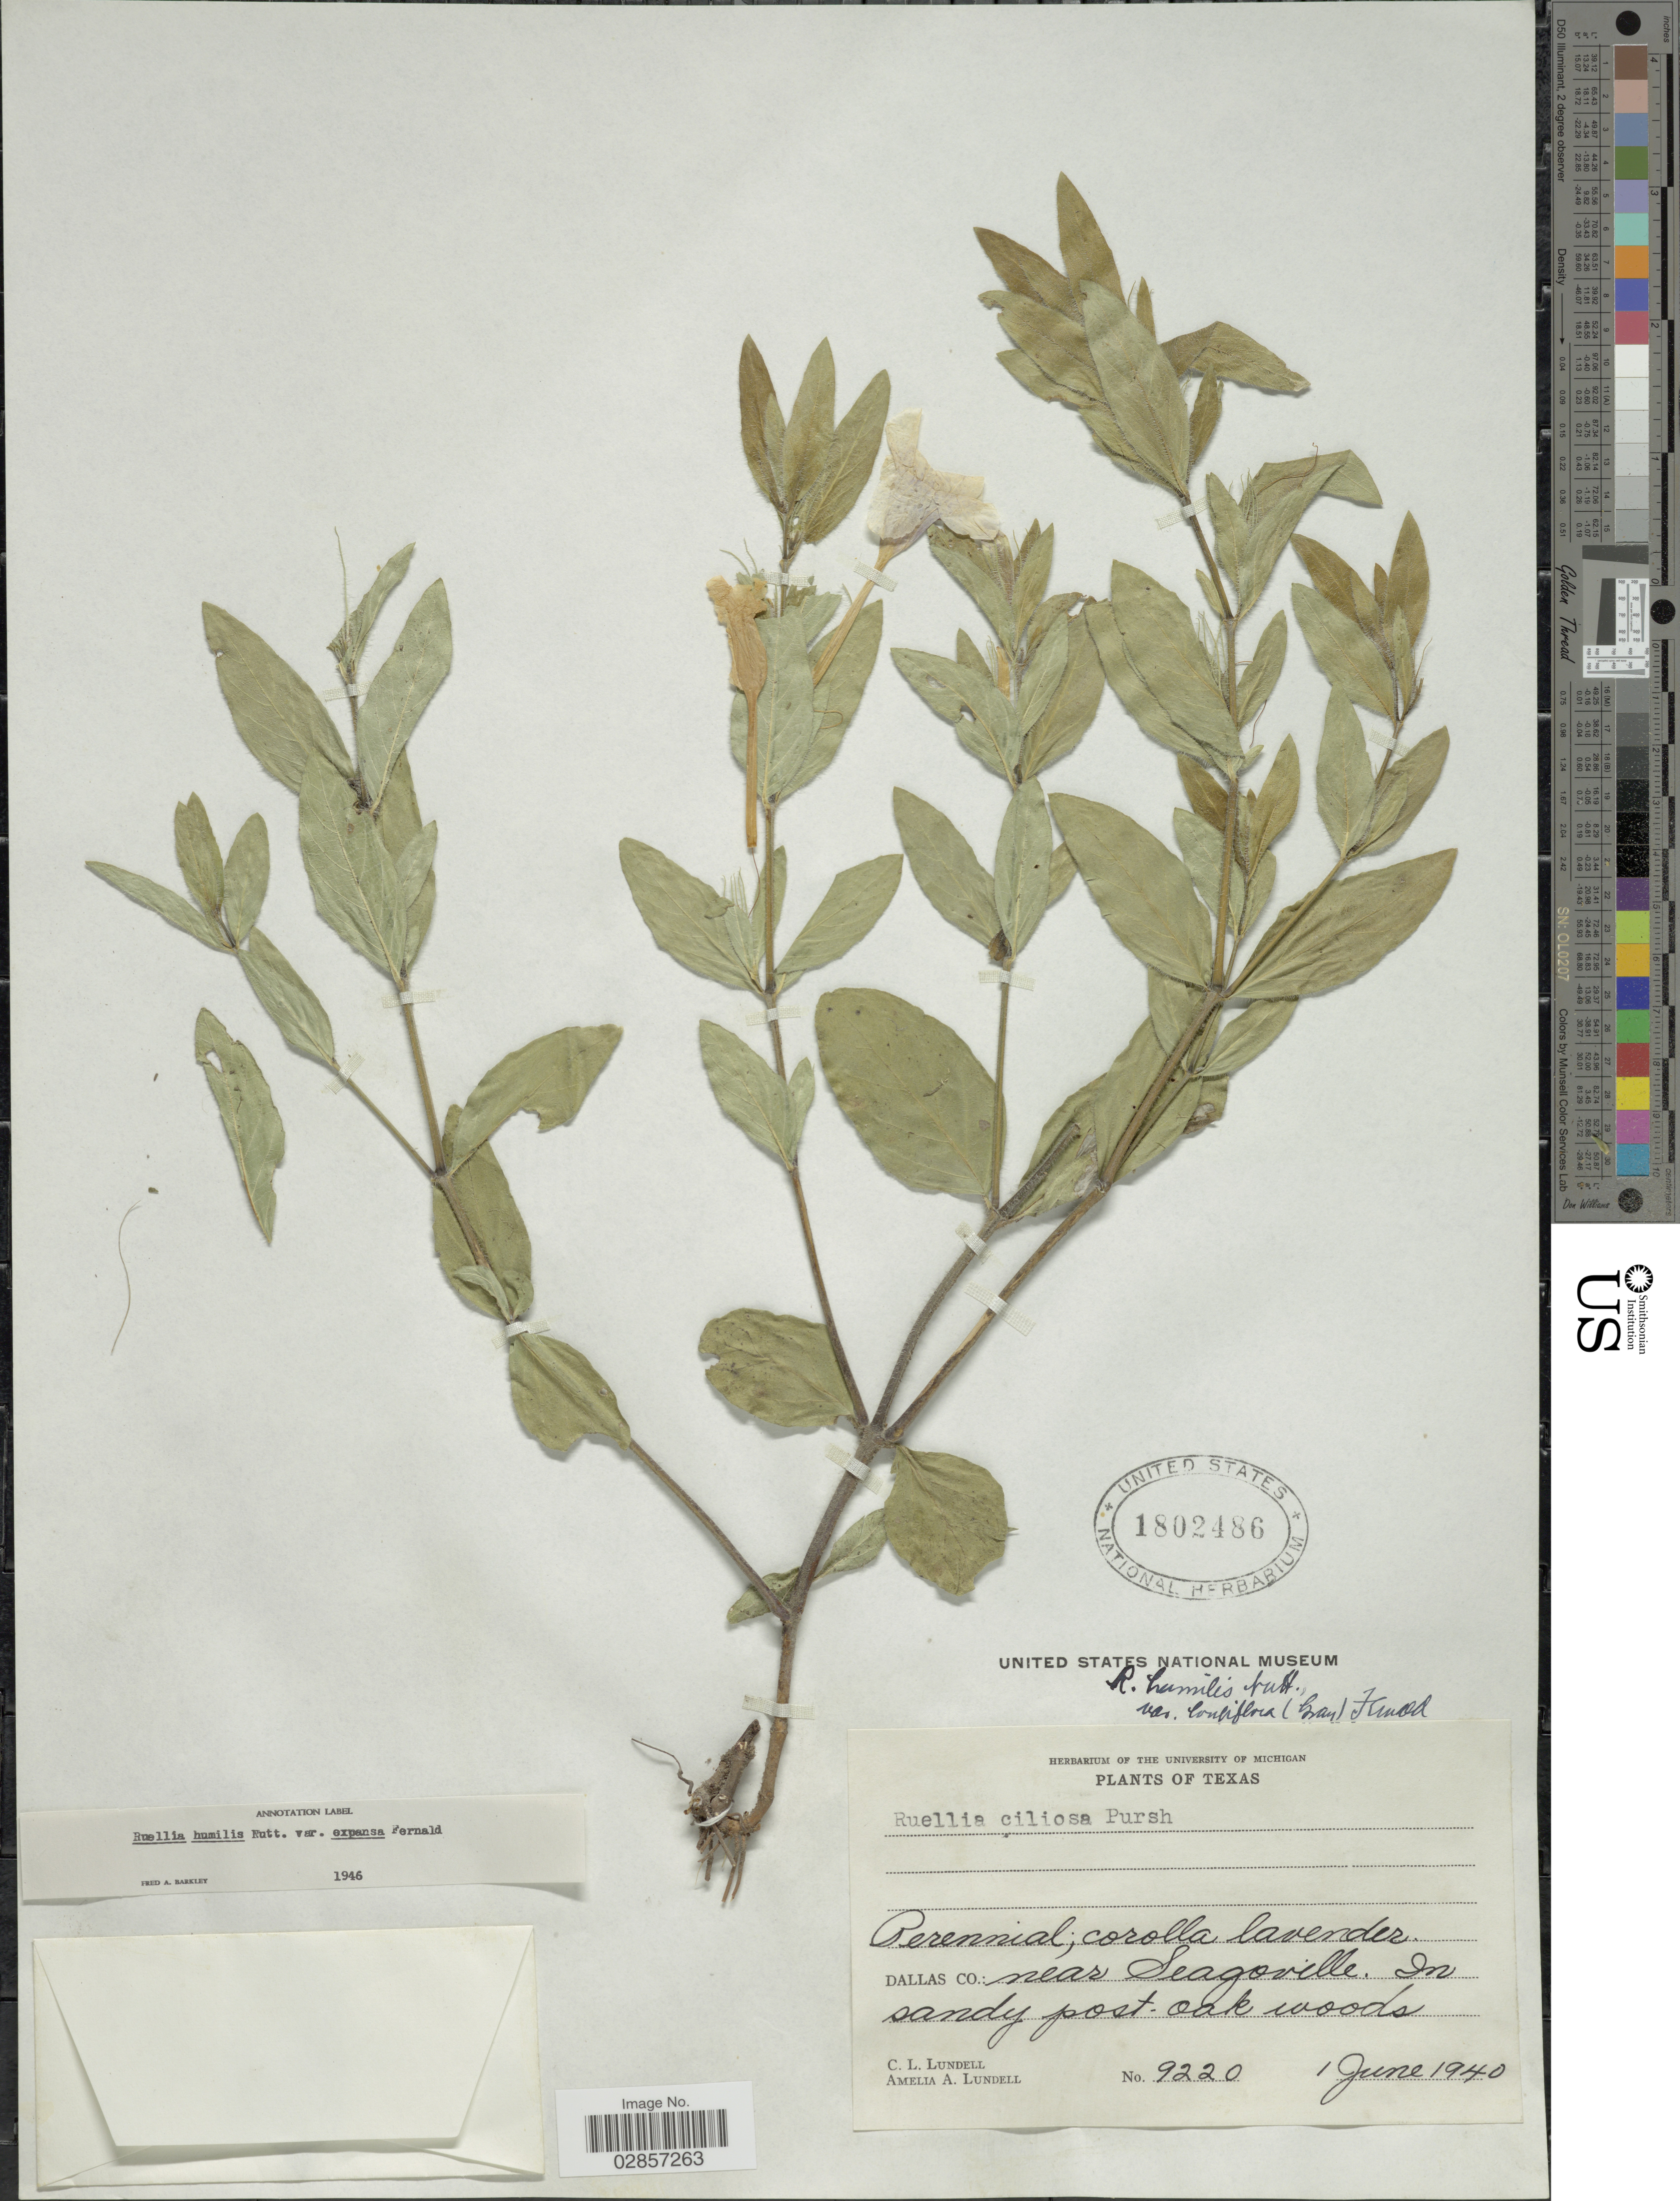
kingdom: Plantae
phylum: Tracheophyta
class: Magnoliopsida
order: Lamiales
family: Acanthaceae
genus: Ruellia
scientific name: Ruellia humilis var. expansa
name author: Fernald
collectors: C. L. Lundell & A. A. Lundell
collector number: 9220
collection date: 1940-06-01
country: United States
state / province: Texas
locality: Dallas Co.: near Seagoville, In sandy post-oak woods.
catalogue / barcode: US 1802486